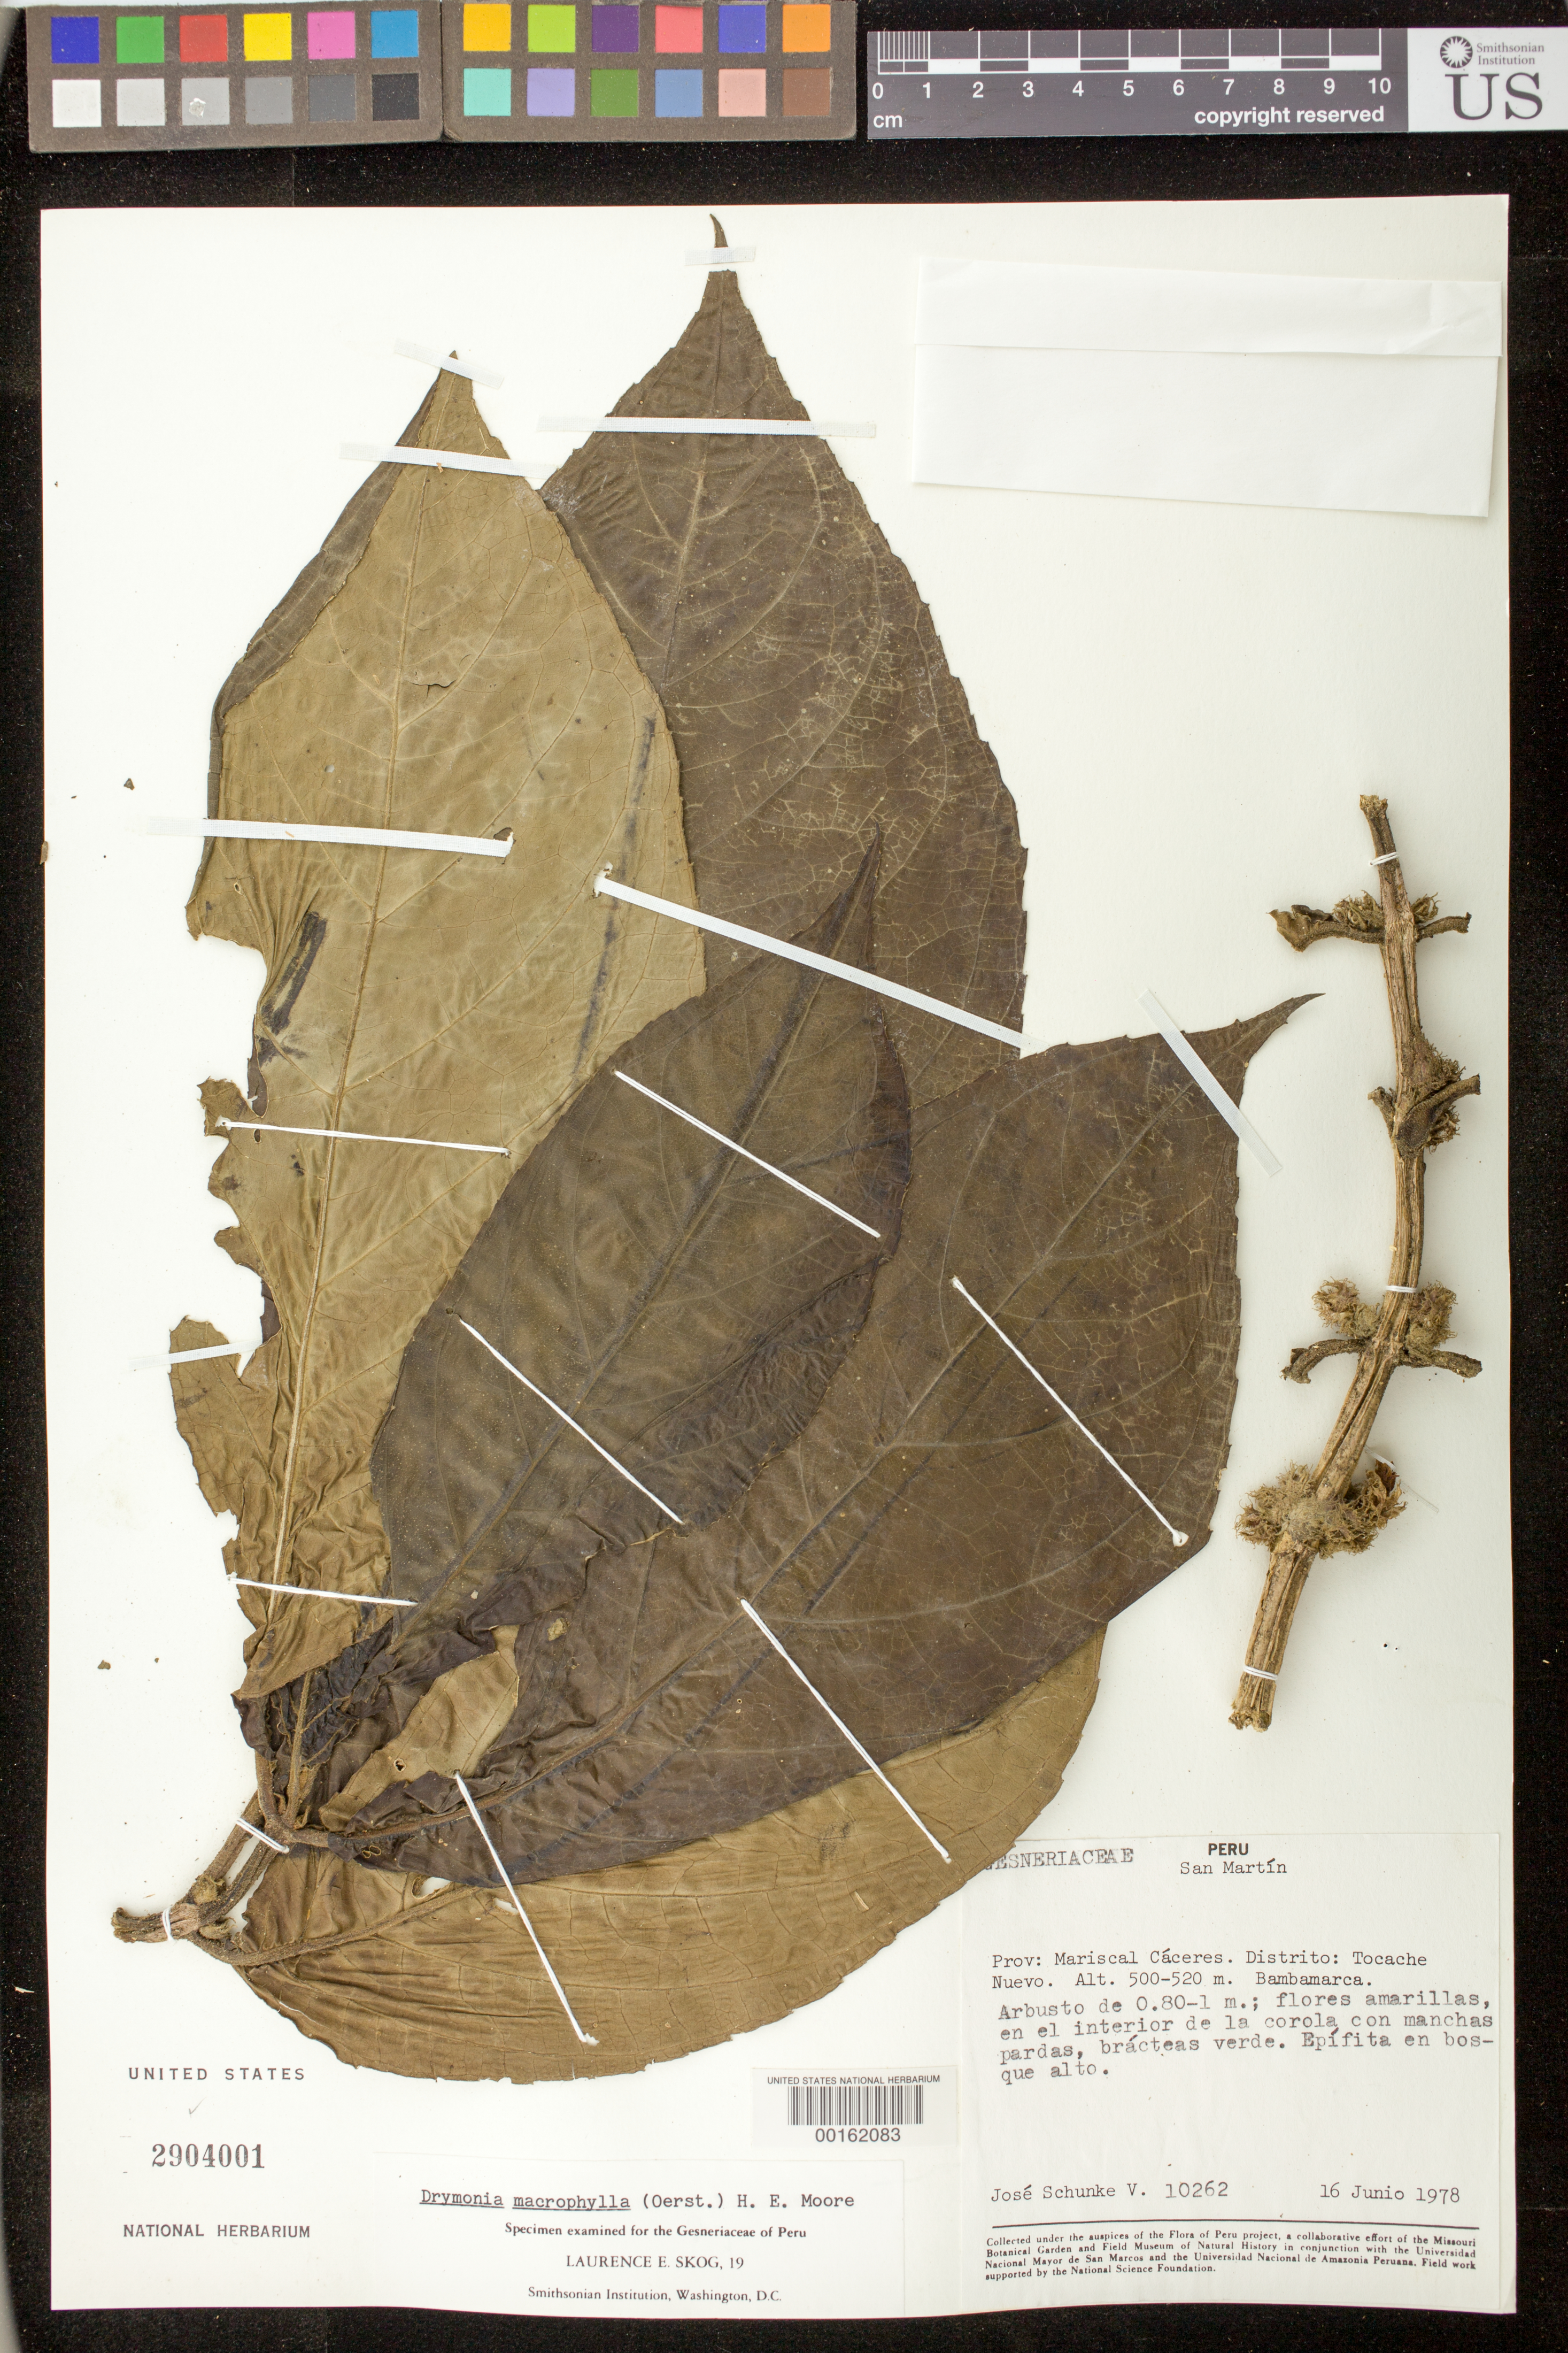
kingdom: Plantae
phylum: Tracheophyta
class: Magnoliopsida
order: Lamiales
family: Gesneriaceae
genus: Drymonia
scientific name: Drymonia macrophylla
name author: (Oerst.) H.E. Moore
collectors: J. Schunke Vigo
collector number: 10262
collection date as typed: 16 Jun 1978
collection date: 1978-06-16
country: Peru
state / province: San Martín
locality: Prov. Mariscal Cáceres, Dtto Tocache Nuevo, Bambamarca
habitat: Epiphyte in tall forest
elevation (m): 500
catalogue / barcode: US 2904001